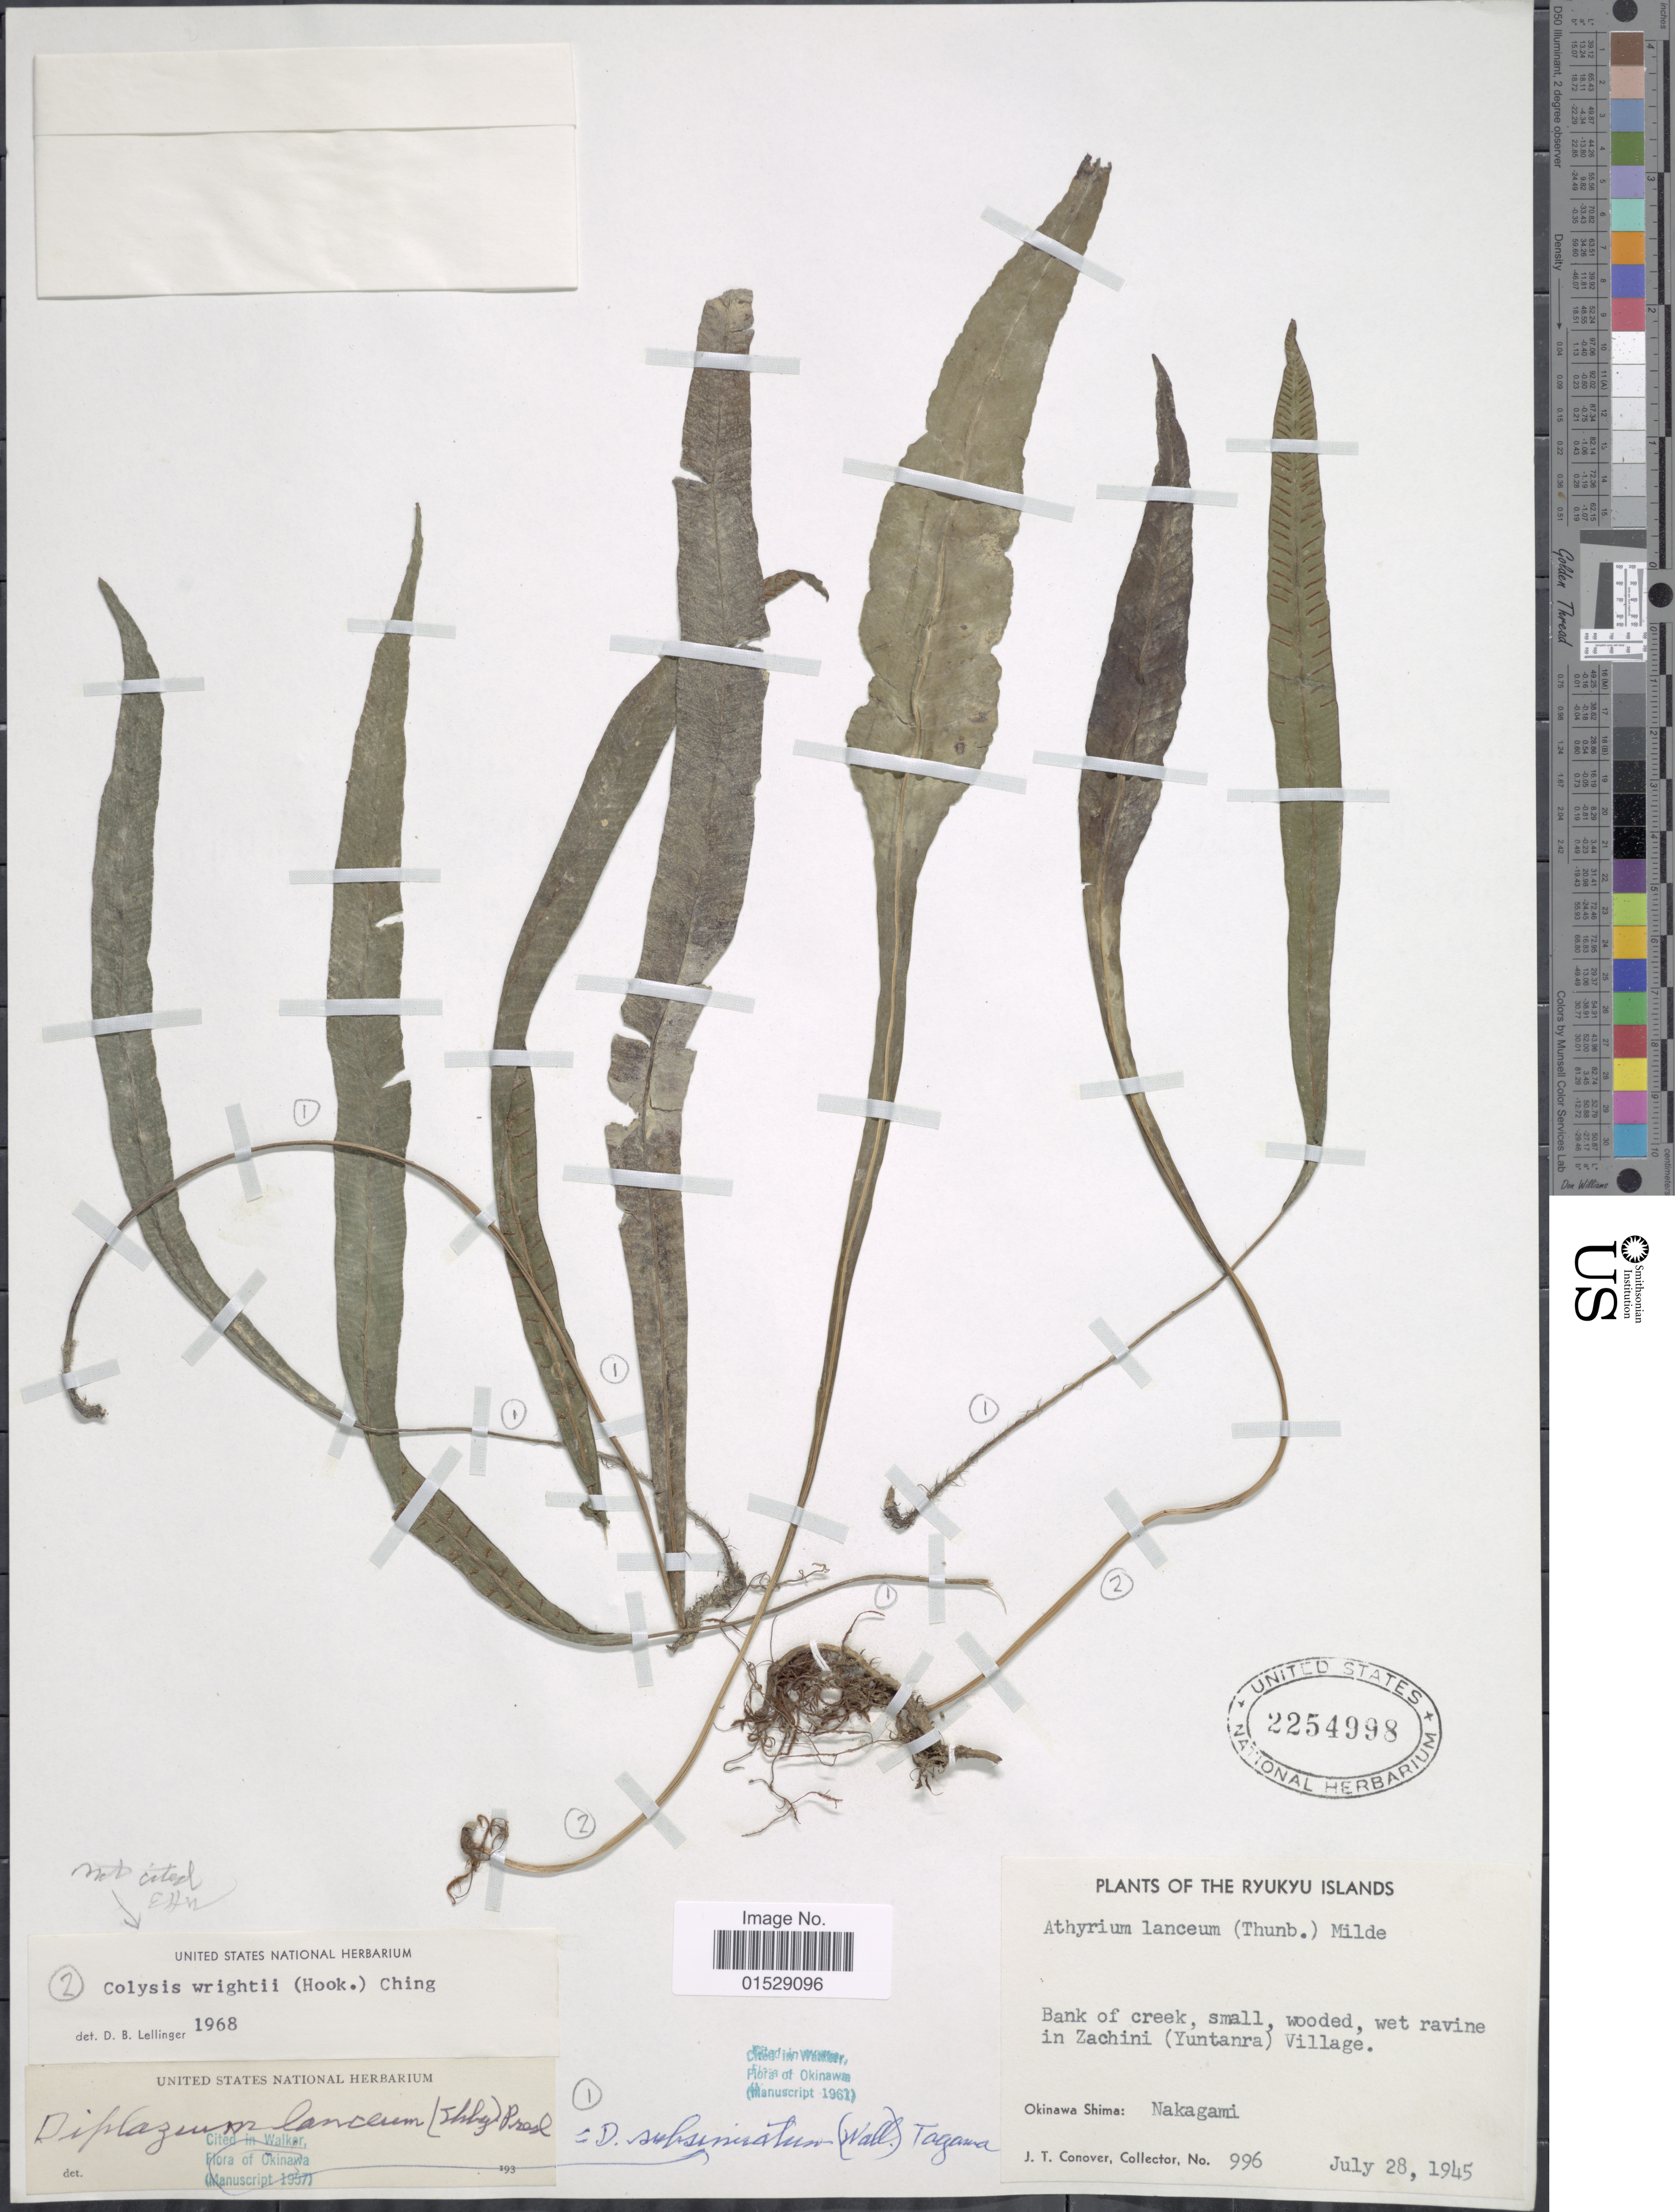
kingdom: Plantae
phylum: Tracheophyta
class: Polypodiopsida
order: Polypodiales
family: Athyriaceae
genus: Deparia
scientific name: Deparia lancea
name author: (Thunb.) Fraser-Jenk.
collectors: J. T. Conover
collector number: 996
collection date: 1945-07-28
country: Japan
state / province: Okinawa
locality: Ryukyu Islands, bank of creek, small, wooded, wet ravine in Zachini (Yunatnara) Village, Okinawa Shima: Nakagami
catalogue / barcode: US 2254998